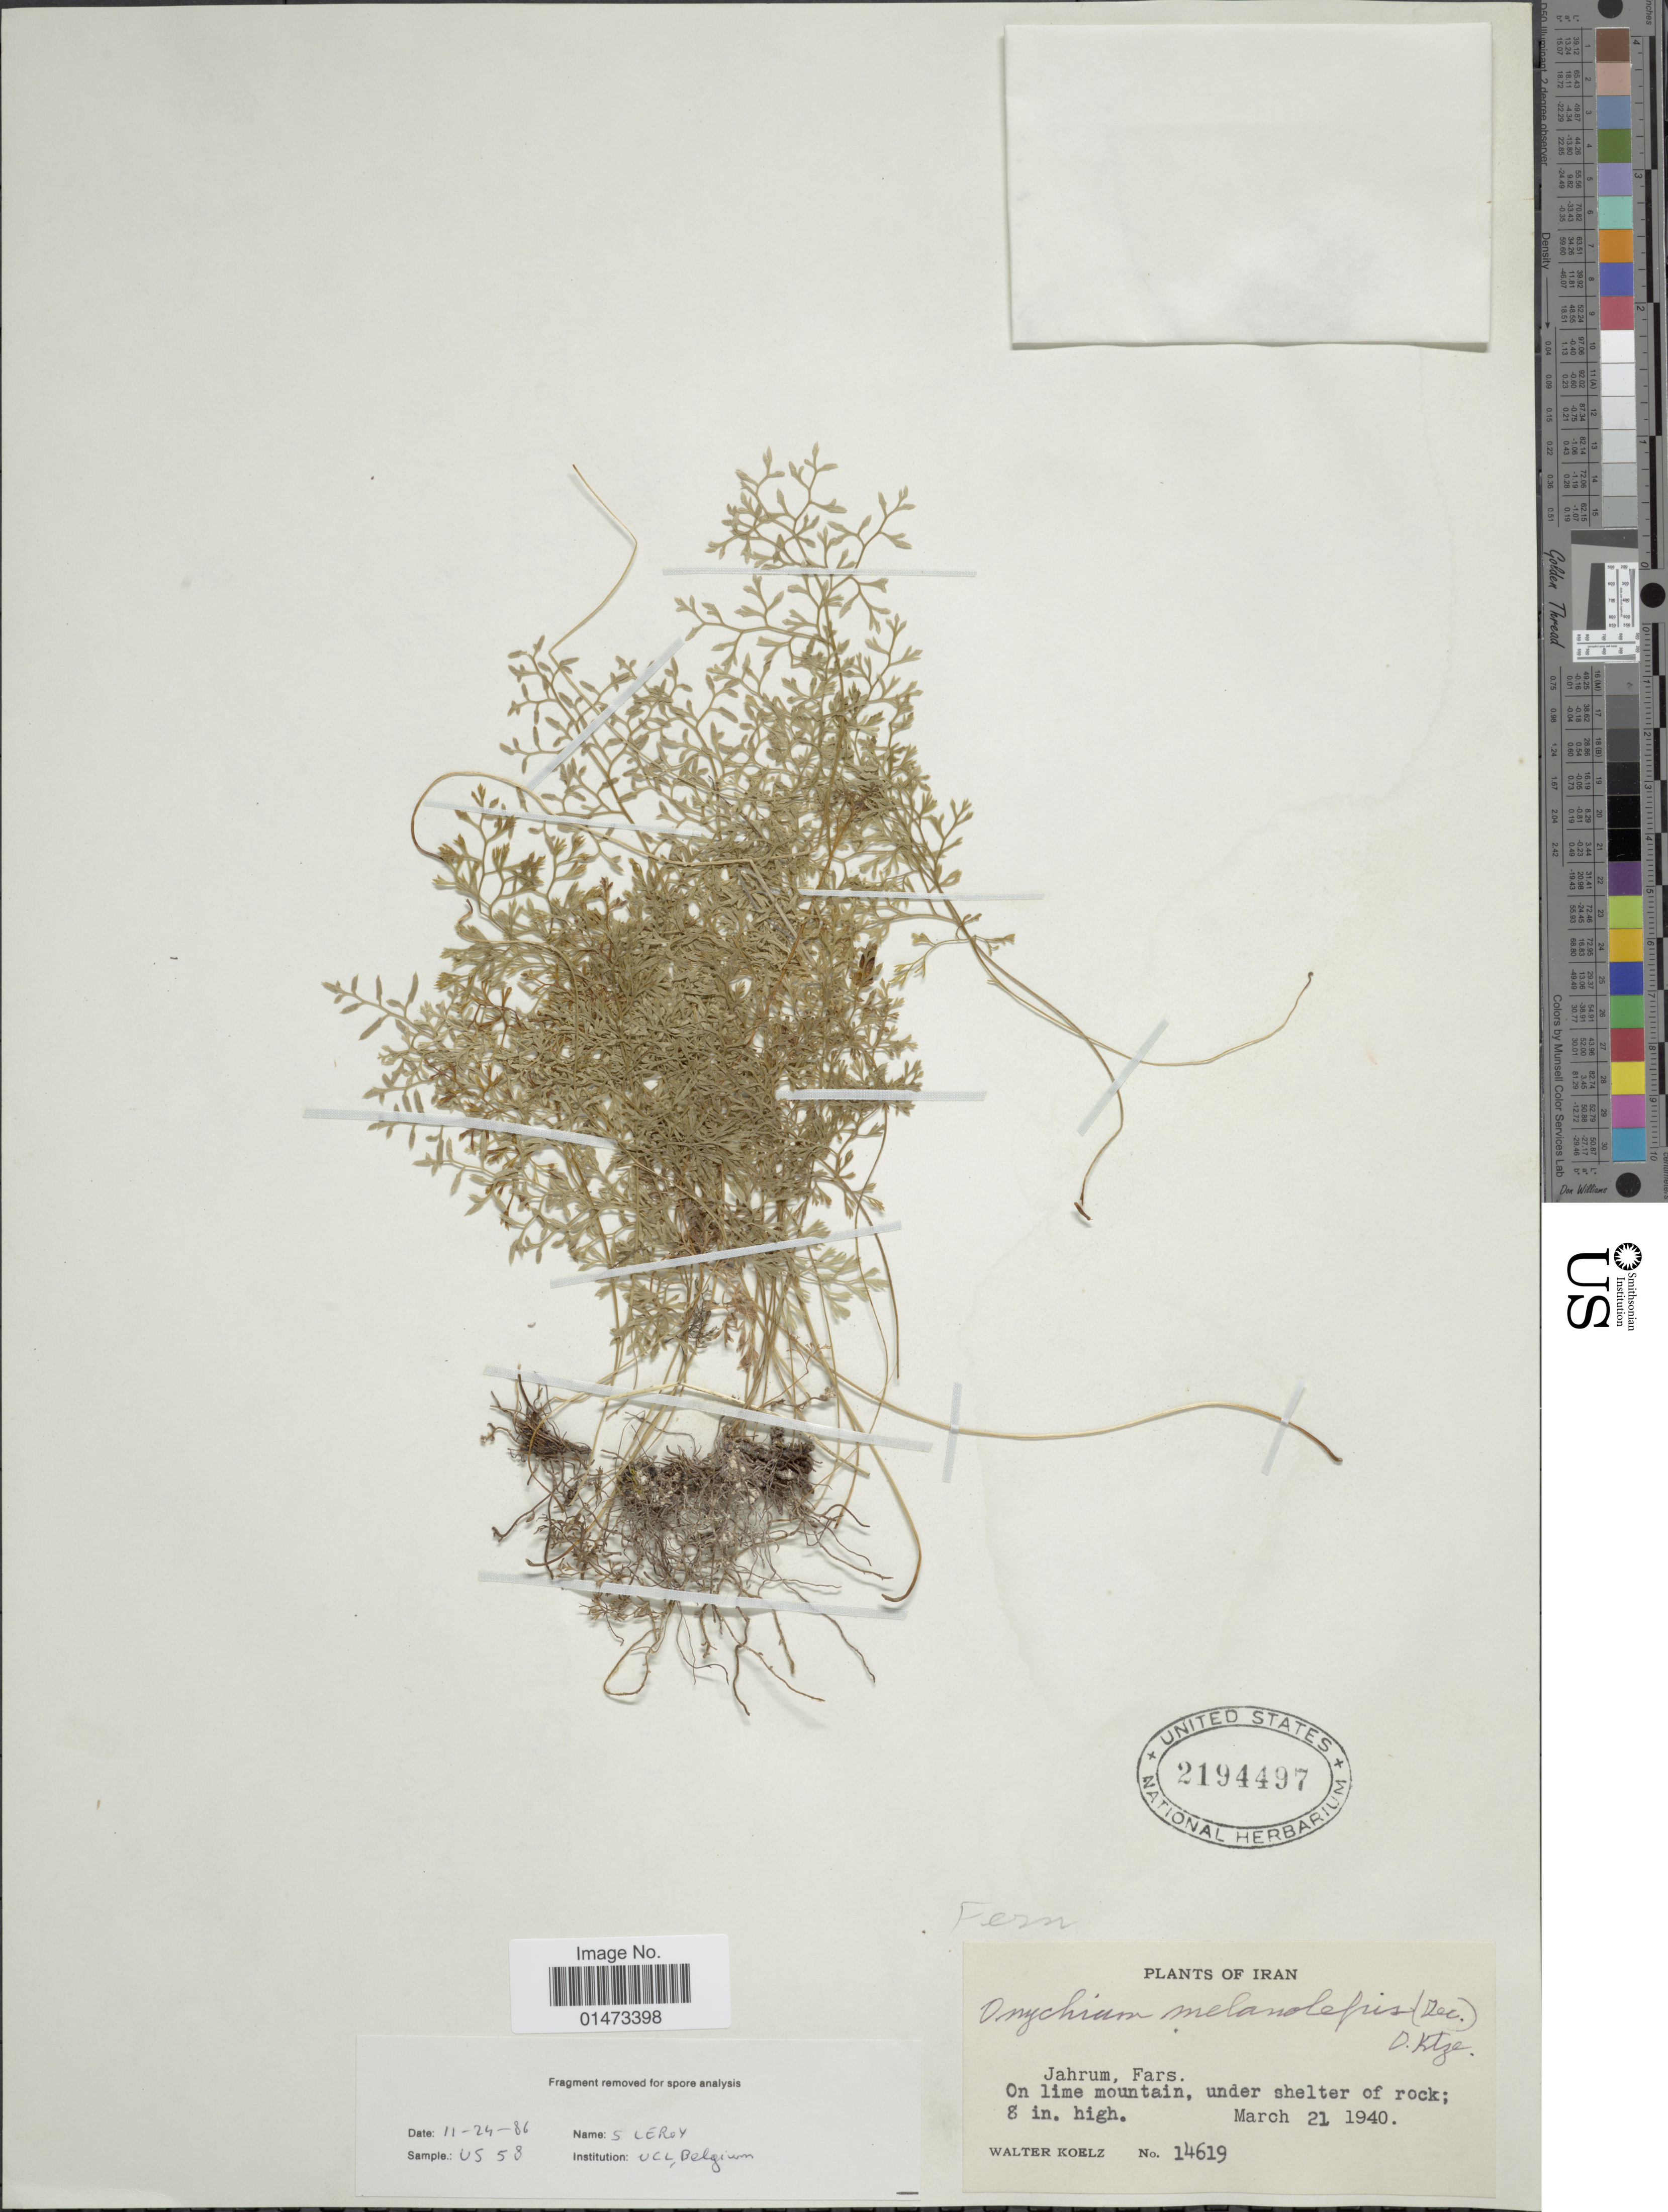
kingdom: Plantae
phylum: Tracheophyta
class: Polypodiopsida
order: Polypodiales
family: Pteridaceae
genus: Onychium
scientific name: Onychium melanolepis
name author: (Decne.) Kunze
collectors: W. N. Koelz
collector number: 14619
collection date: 1940-03-21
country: Iran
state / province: Fars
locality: Jahrum, on lime mountain, under shelter of rock.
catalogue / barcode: US 2194497